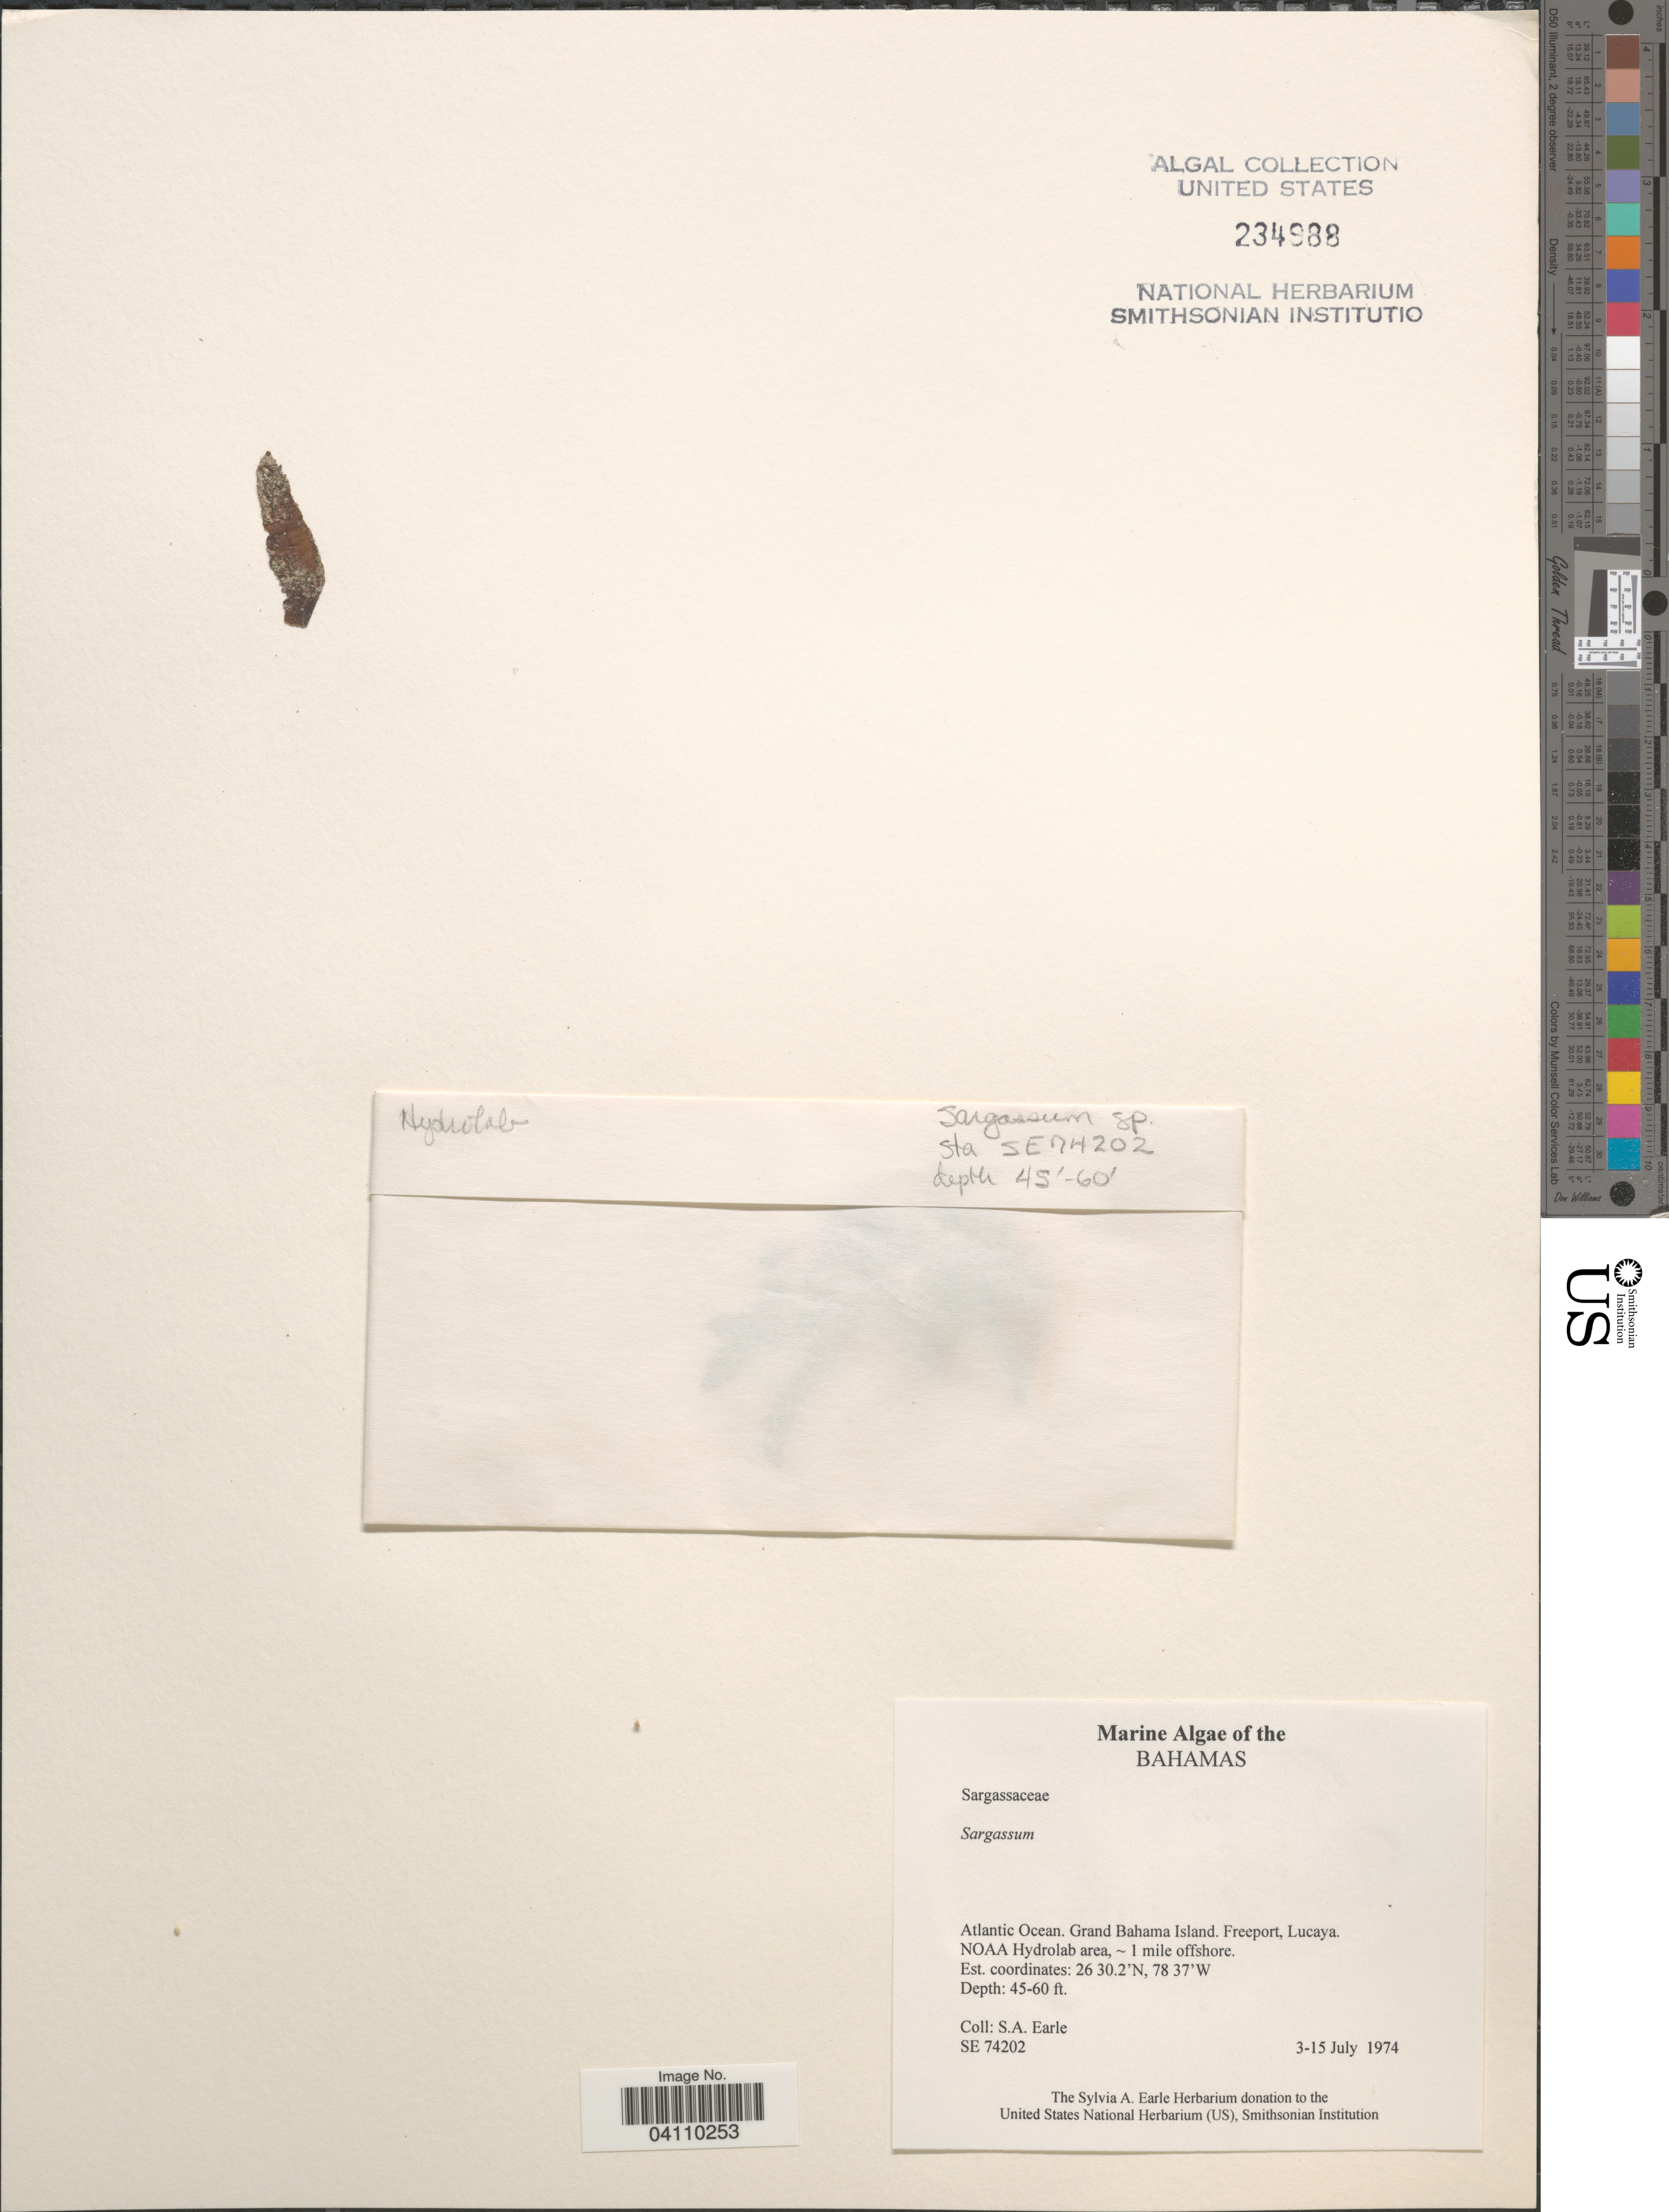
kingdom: Chromista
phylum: Ochrophyta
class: Phaeophyceae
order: Fucales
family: Sargassaceae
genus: Sargassum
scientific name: Sargassum sp.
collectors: S. A. Earle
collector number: SE74202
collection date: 1974-07-03/1974-07-15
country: Bahamas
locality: Atlantic Ocean. Grand Bahama Island. Freeport, Lucaya. NOAA Hydrolab area, ~ 1 mile offshore.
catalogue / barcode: US 234988